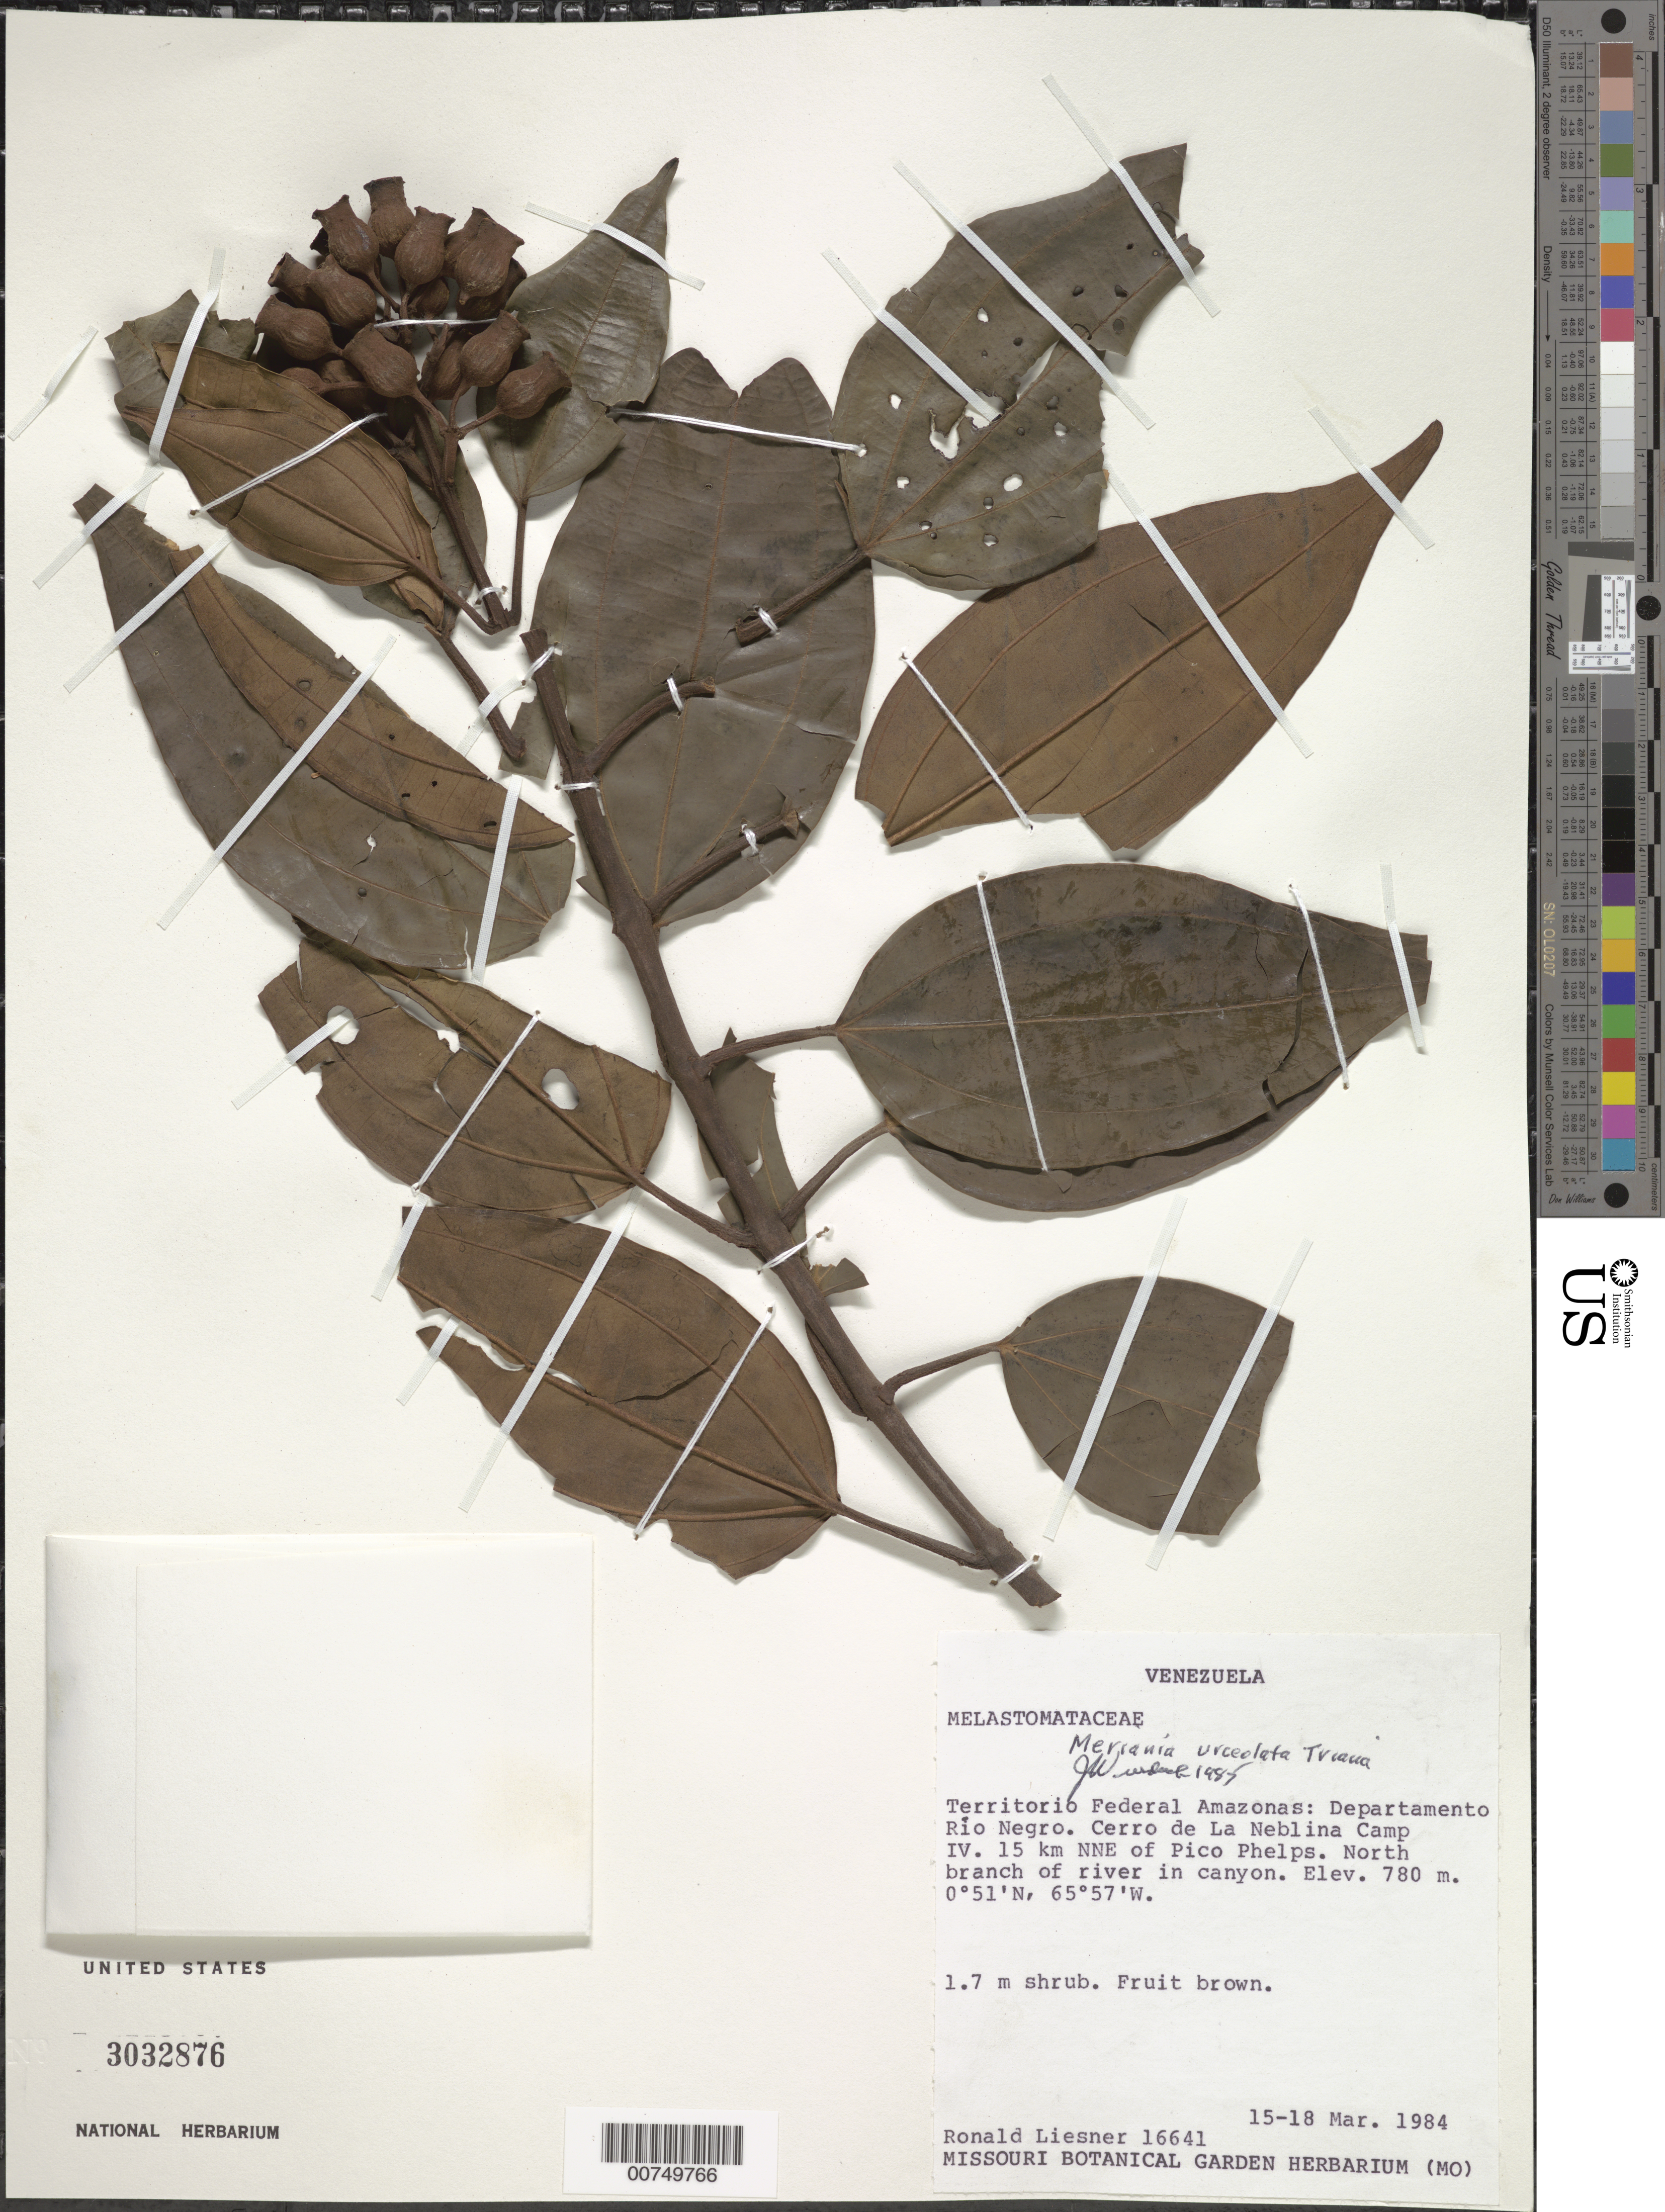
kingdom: Plantae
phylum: Tracheophyta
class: Magnoliopsida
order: Myrtales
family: Melastomataceae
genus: Meriania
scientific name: Meriania urceolata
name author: Triana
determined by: Wurdack, John J., (US), US (UNITED STATES)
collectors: R. L. Liesner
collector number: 16641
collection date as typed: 15-Mar-84 to 18-Mar-84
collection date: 1984-03-15/1984-03-18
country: Venezuela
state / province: Amazonas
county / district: Río Negro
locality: Cerro de La Neblina Camp IV, 15 km NNE of Pico Phelps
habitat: North branch of river in canyon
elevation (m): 780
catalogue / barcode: US 3032876